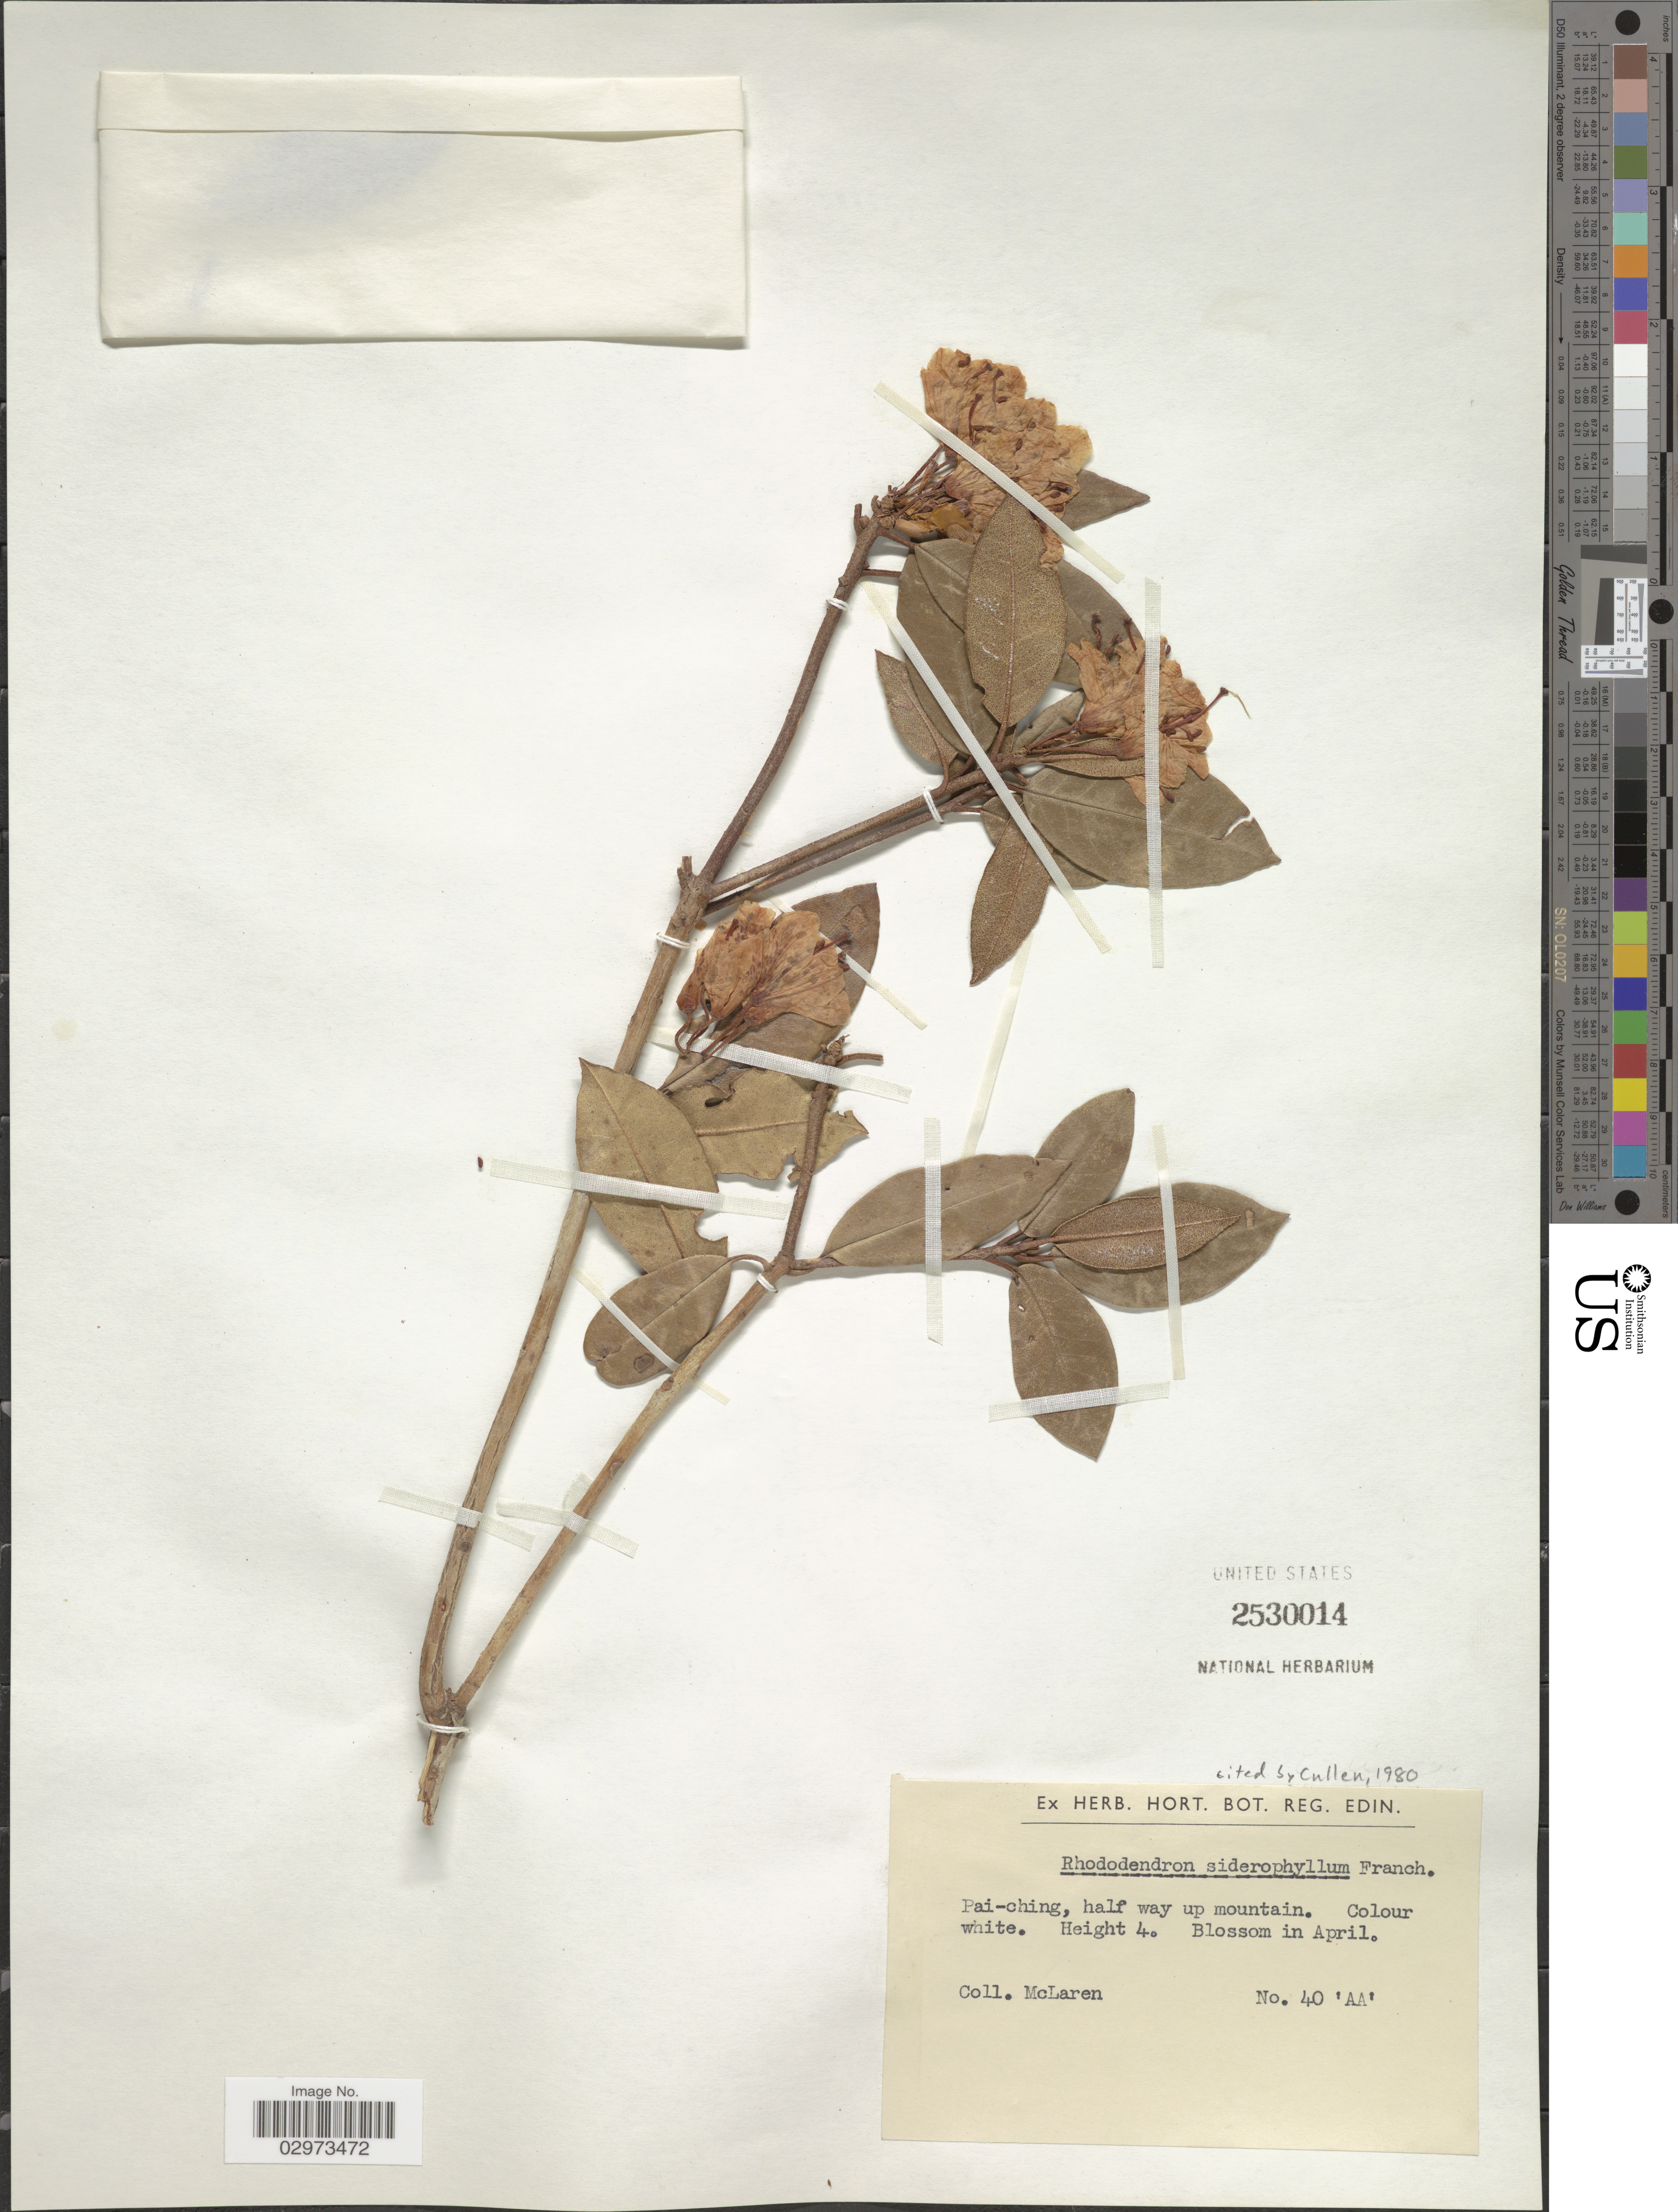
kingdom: Plantae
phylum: Tracheophyta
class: Magnoliopsida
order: Ericales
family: Ericaceae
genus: Rhododendron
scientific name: Rhododendron siderophyllum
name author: Franch.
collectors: McLaren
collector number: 40 'AA'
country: China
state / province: Shanxi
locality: Pai-ching, half way up mountain.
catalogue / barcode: US 2530014